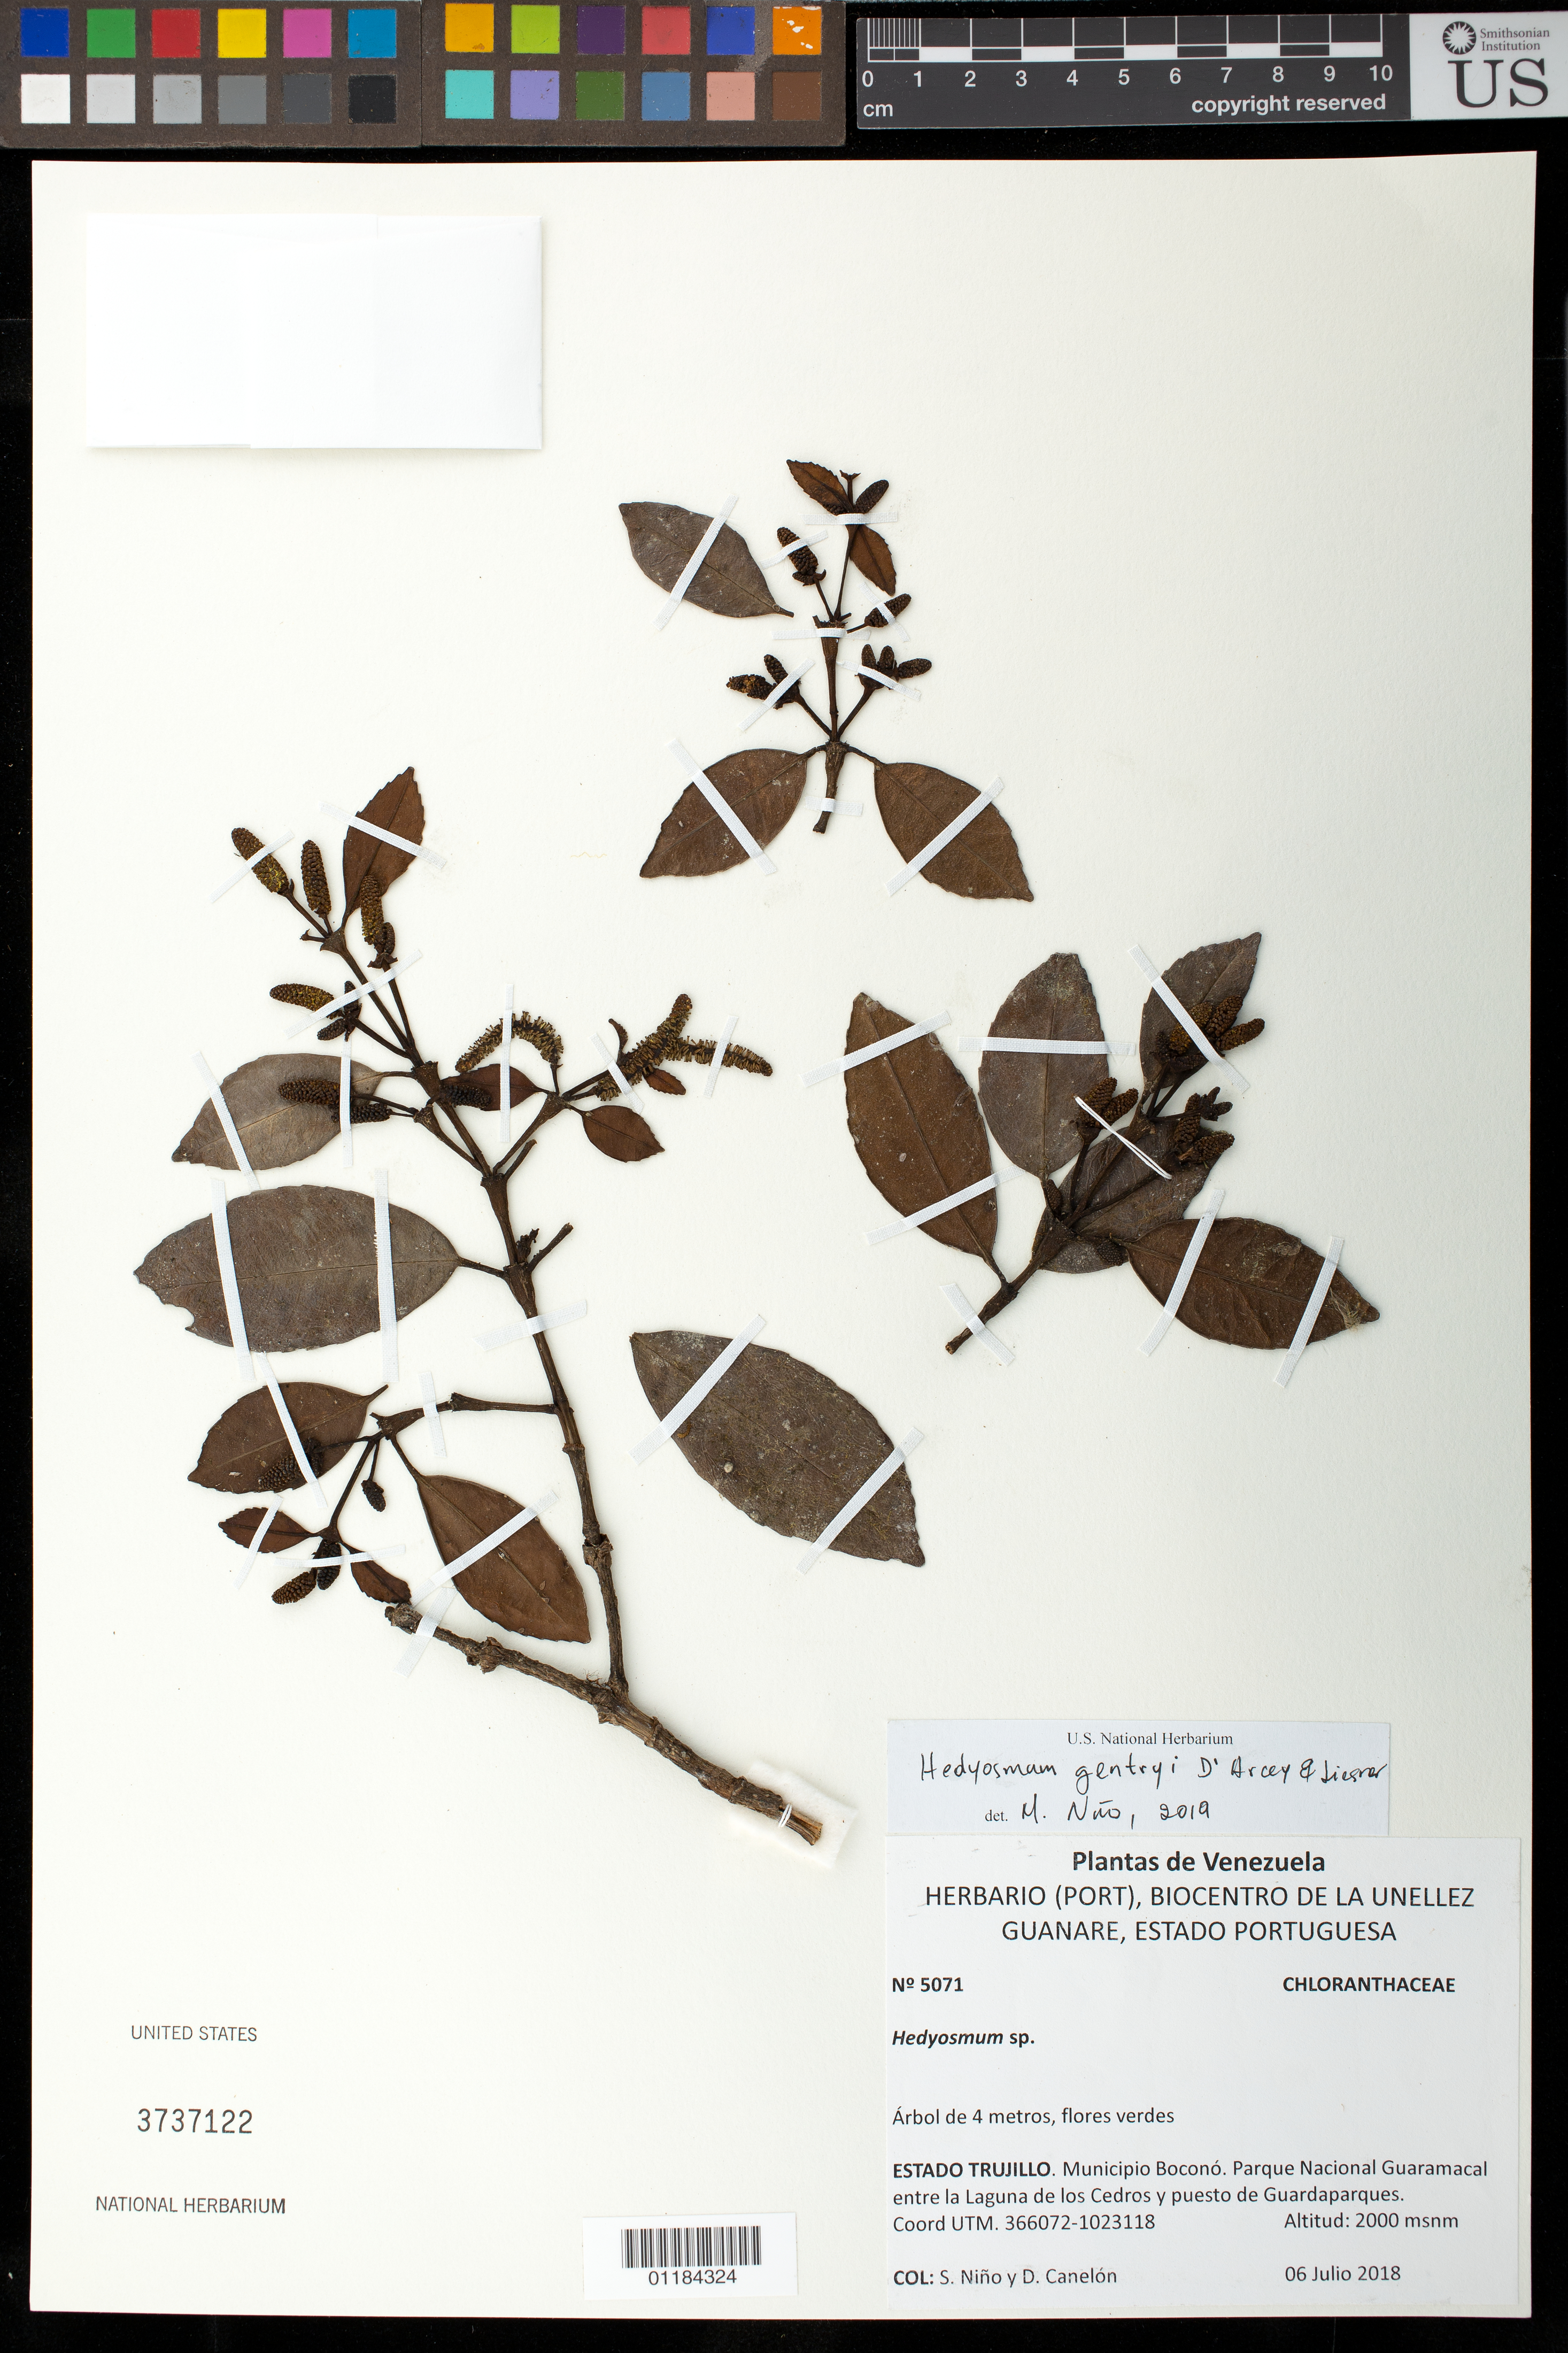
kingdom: Plantae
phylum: Tracheophyta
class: Magnoliopsida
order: Chloranthales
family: Chloranthaceae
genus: Hedyosmum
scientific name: Hedyosmum gentryi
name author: D'Arcy & Liesner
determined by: Niño, S. M., (PORT), BioCentro-UNELLEZ (VENEZUELA)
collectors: S. M. Niño & D. Canelón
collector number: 5071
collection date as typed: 06 Julio 2018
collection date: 2018-07-06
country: Venezuela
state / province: Trujillo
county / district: Boconó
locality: Parque Nacional Guaramacal entre la Laguna de los Cedros y puesto de Guadaparques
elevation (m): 2000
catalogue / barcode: US 3737122